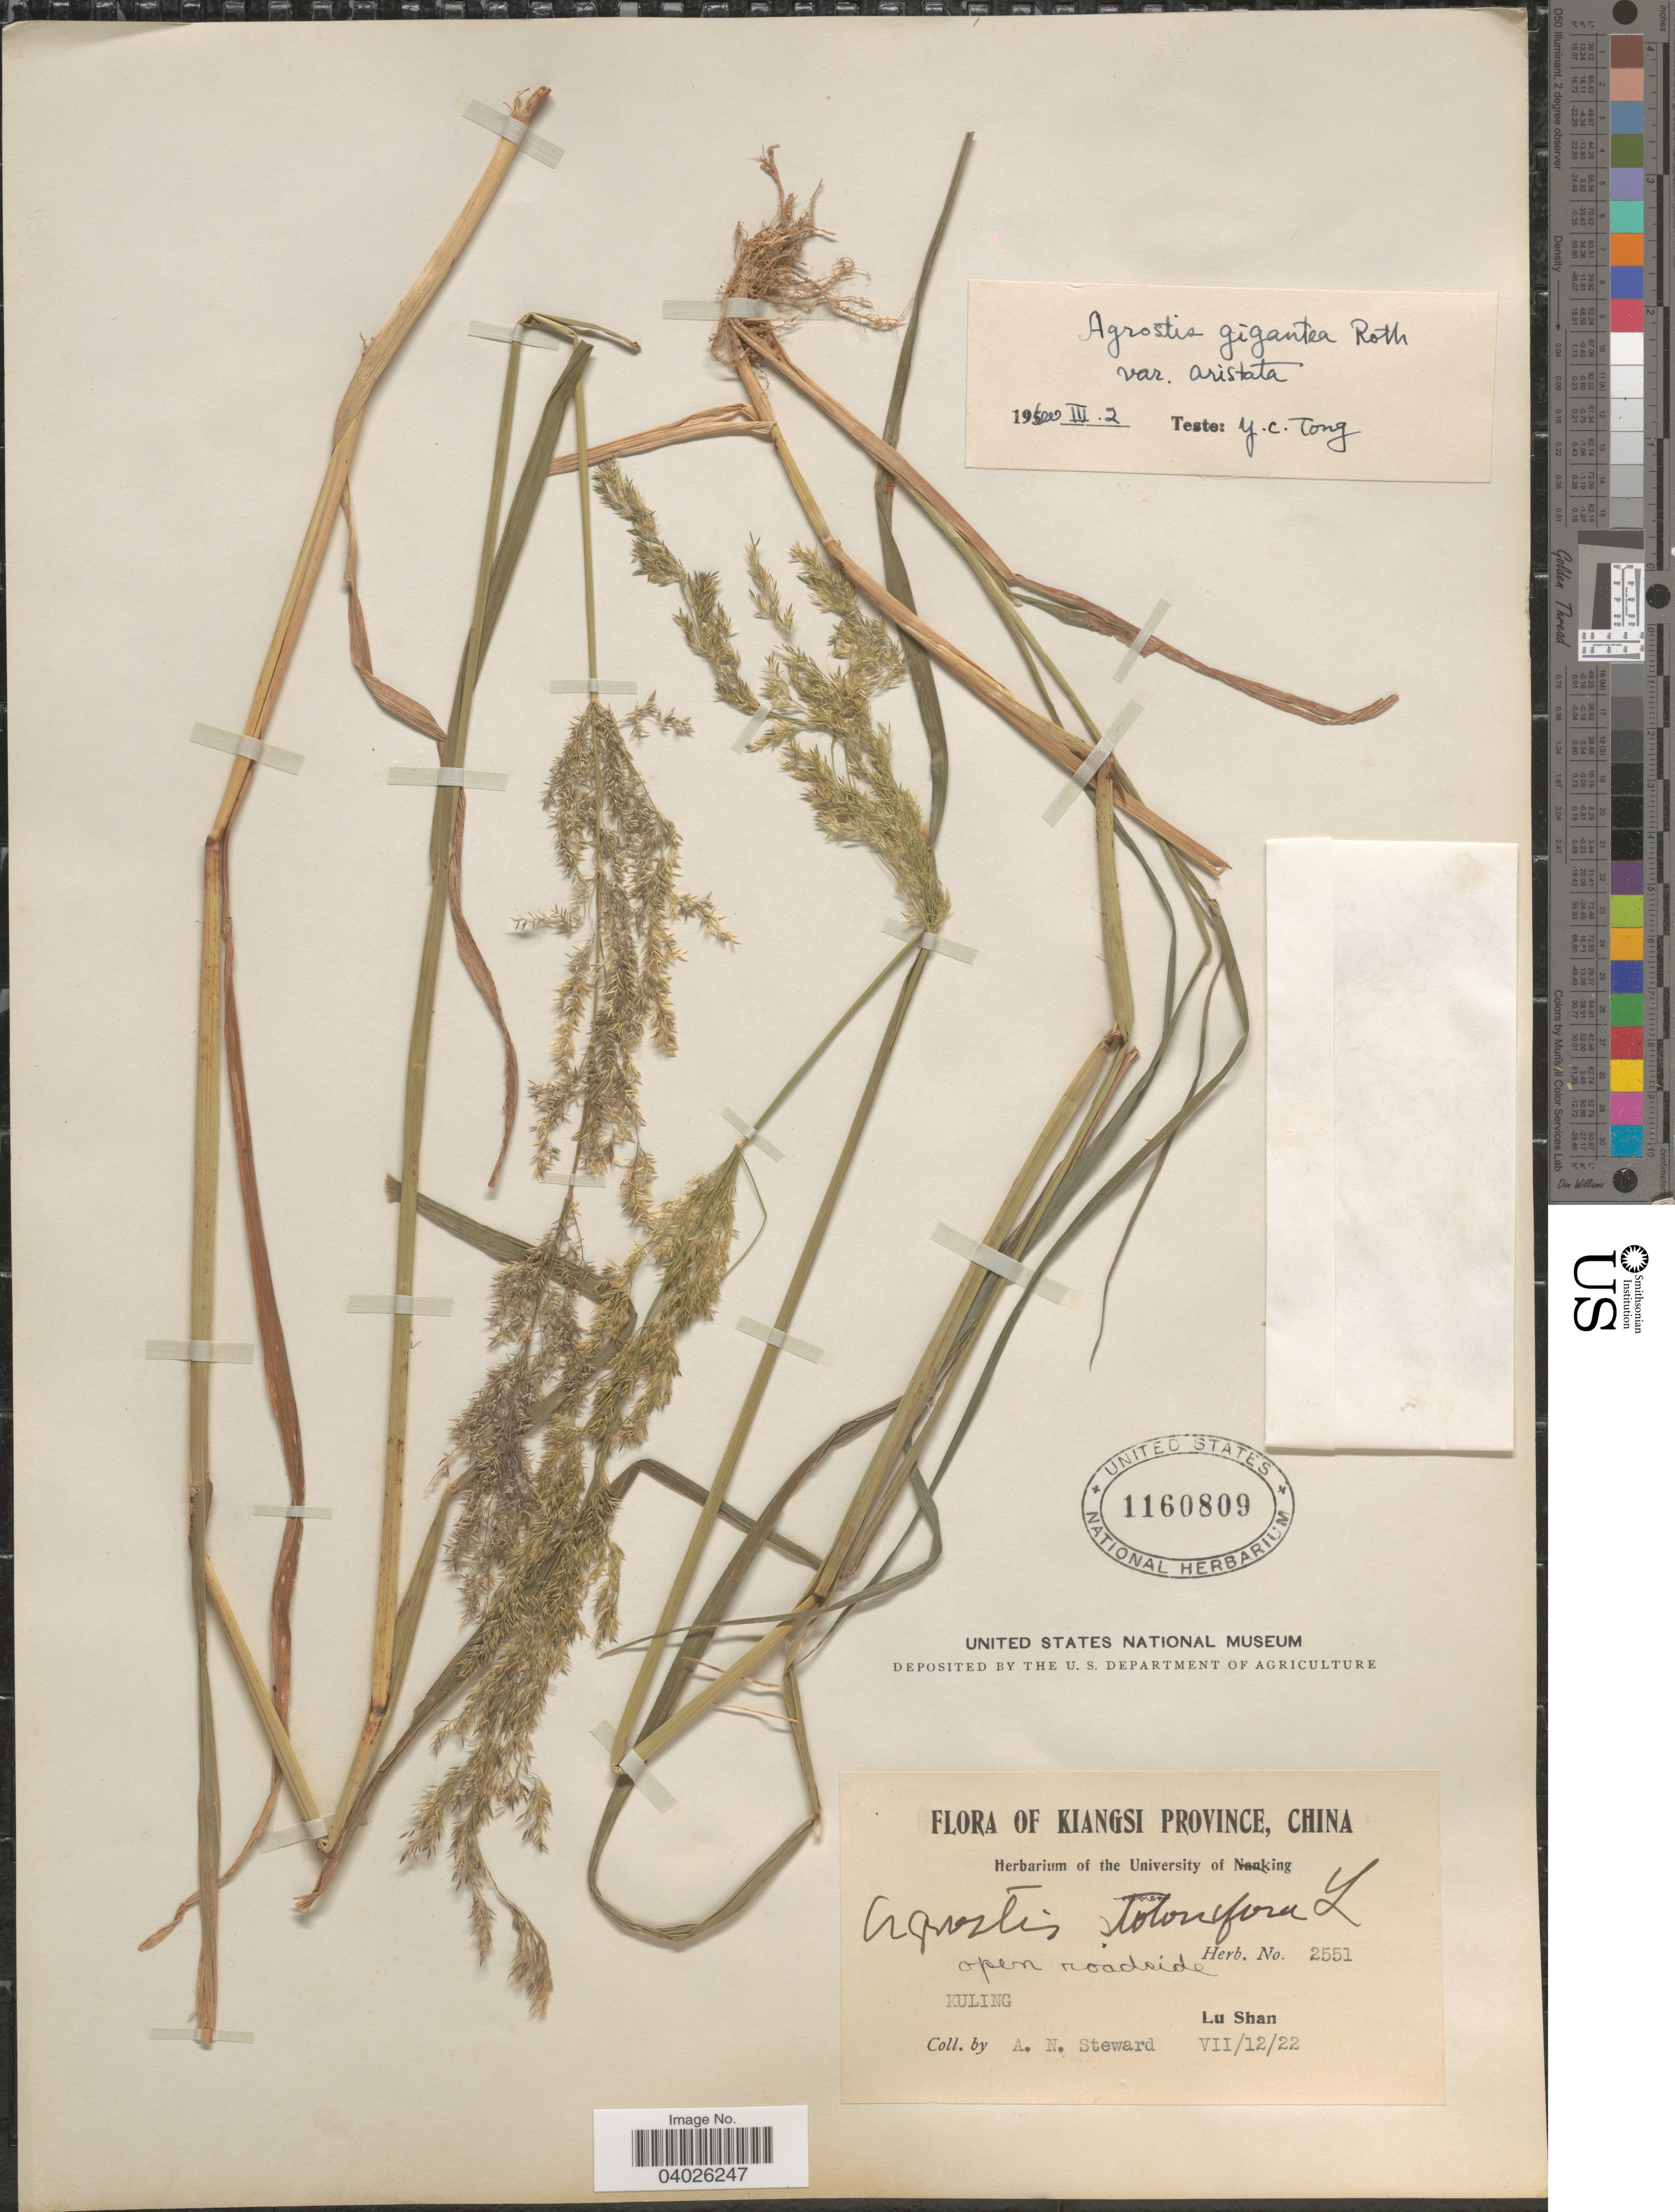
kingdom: Plantae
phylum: Tracheophyta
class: Liliopsida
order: Poales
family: Poaceae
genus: Agrostis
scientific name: Agrostis gigantea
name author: Roth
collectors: A. N. Steward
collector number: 2551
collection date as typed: Transcribed d/m/y: 12/7/22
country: China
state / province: Jiangxi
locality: Kiangsi Province. Kuling. Lu Shan.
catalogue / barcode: US 1160809